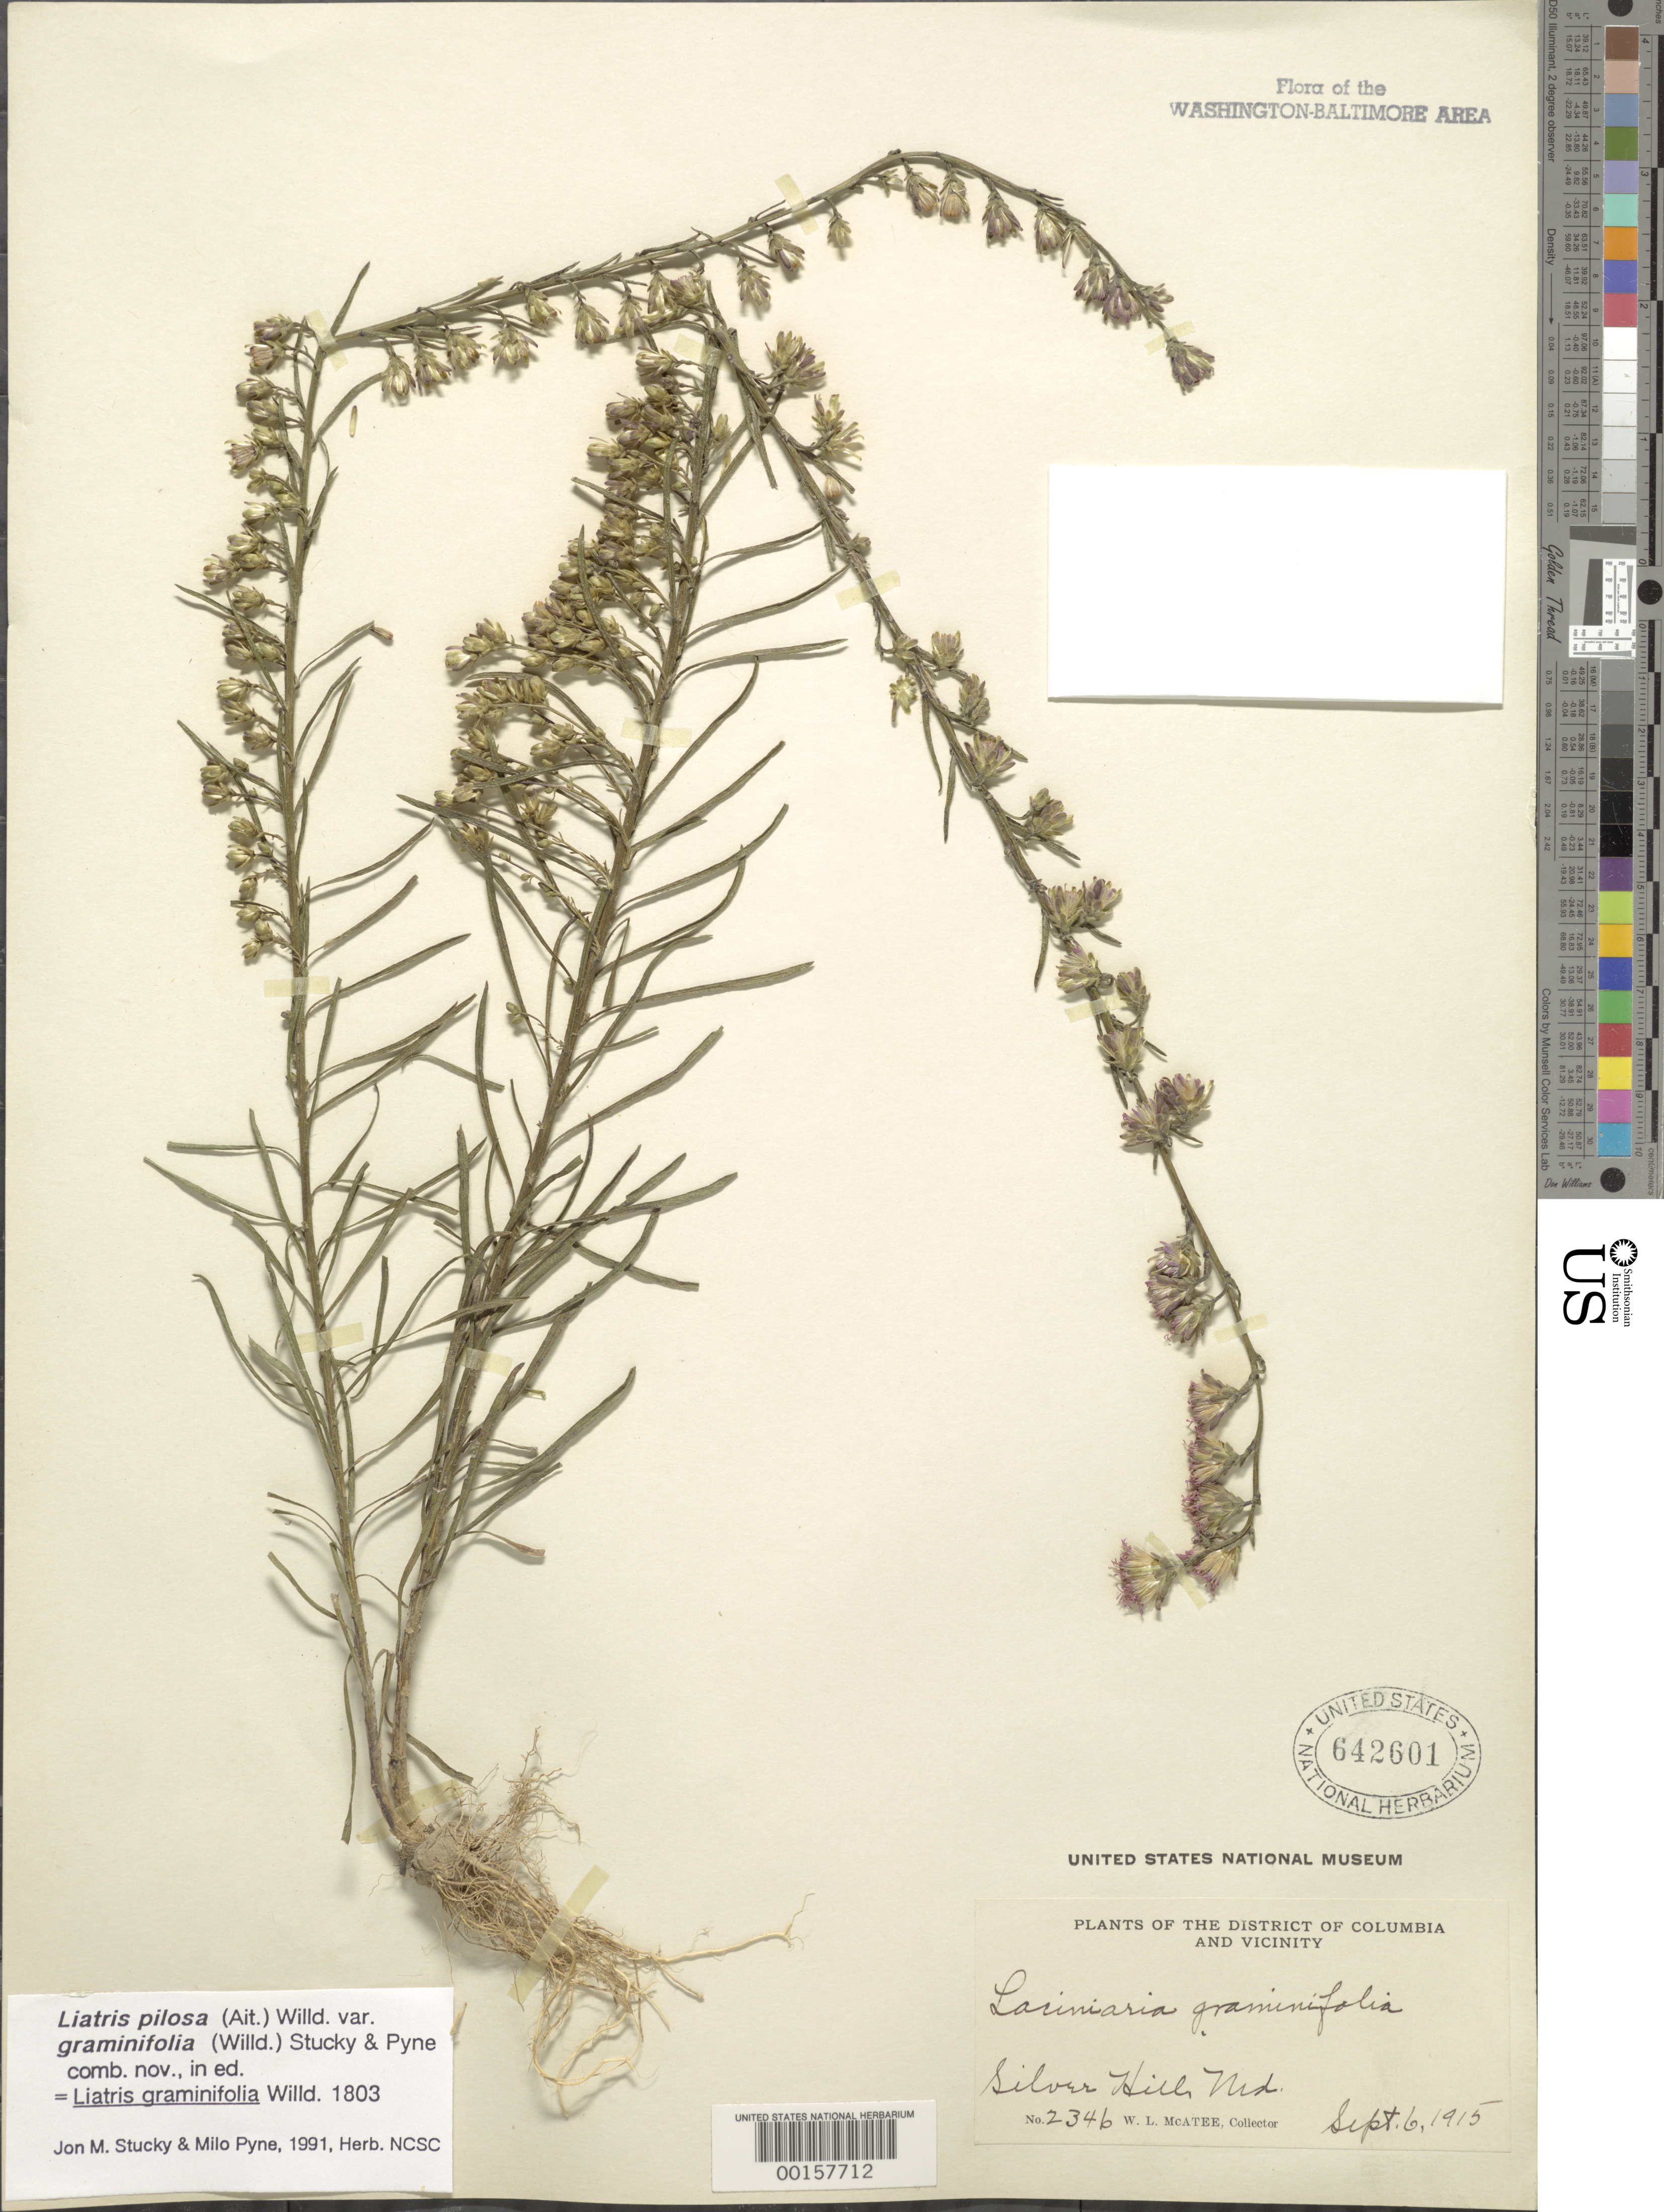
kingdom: Plantae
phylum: Tracheophyta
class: Magnoliopsida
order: Asterales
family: Asteraceae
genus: Liatris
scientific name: Liatris pilosa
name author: (Aiton) Willd.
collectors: W. McAtee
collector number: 2346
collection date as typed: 06 Sep 1915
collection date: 1915-09-06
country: United States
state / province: Maryland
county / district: Prince George's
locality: Silver Hill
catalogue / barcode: US 642601